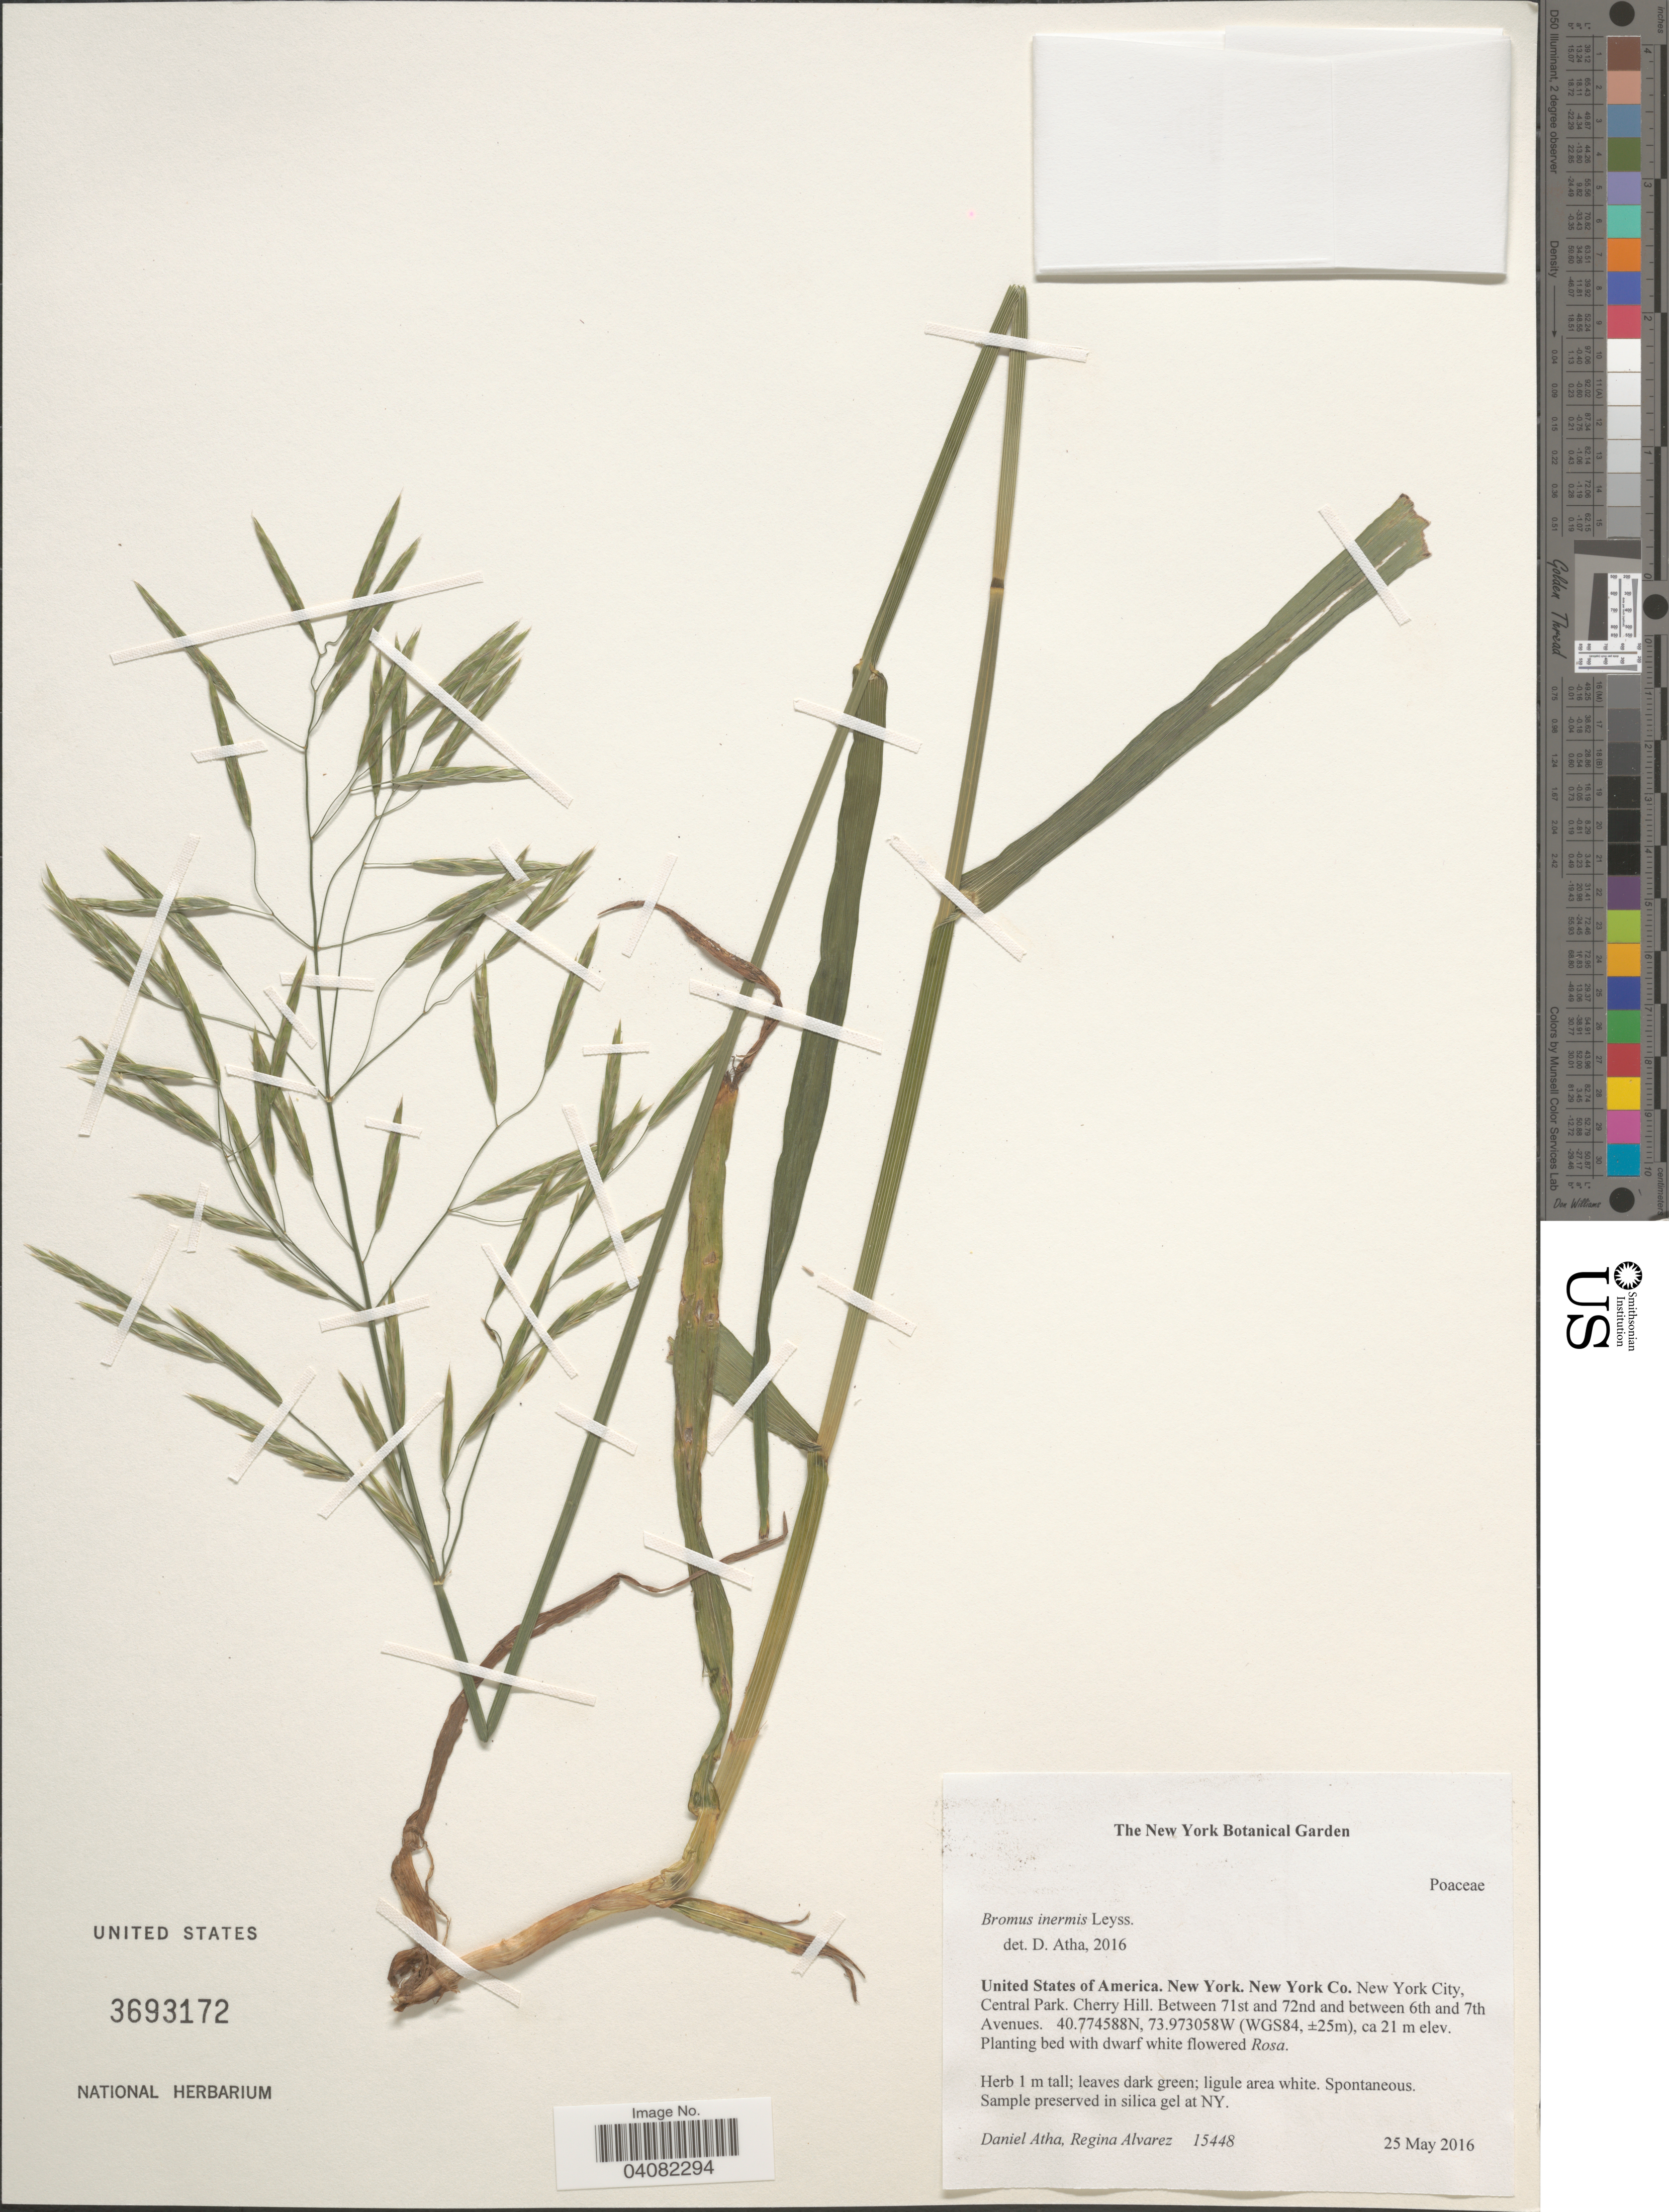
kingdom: Plantae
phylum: Tracheophyta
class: Liliopsida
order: Poales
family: Poaceae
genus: Bromus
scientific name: Bromus inermis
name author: Leyss.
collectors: D. Atha & R. Álvarez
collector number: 15448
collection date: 2016-05-25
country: United States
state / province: New York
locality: New York Co. New York City. Central Park. Cherry Hill. Between 71st and 72nd and between 6th and 7th Avenues. (WGS84, ±25m).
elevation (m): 21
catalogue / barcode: US 3693172